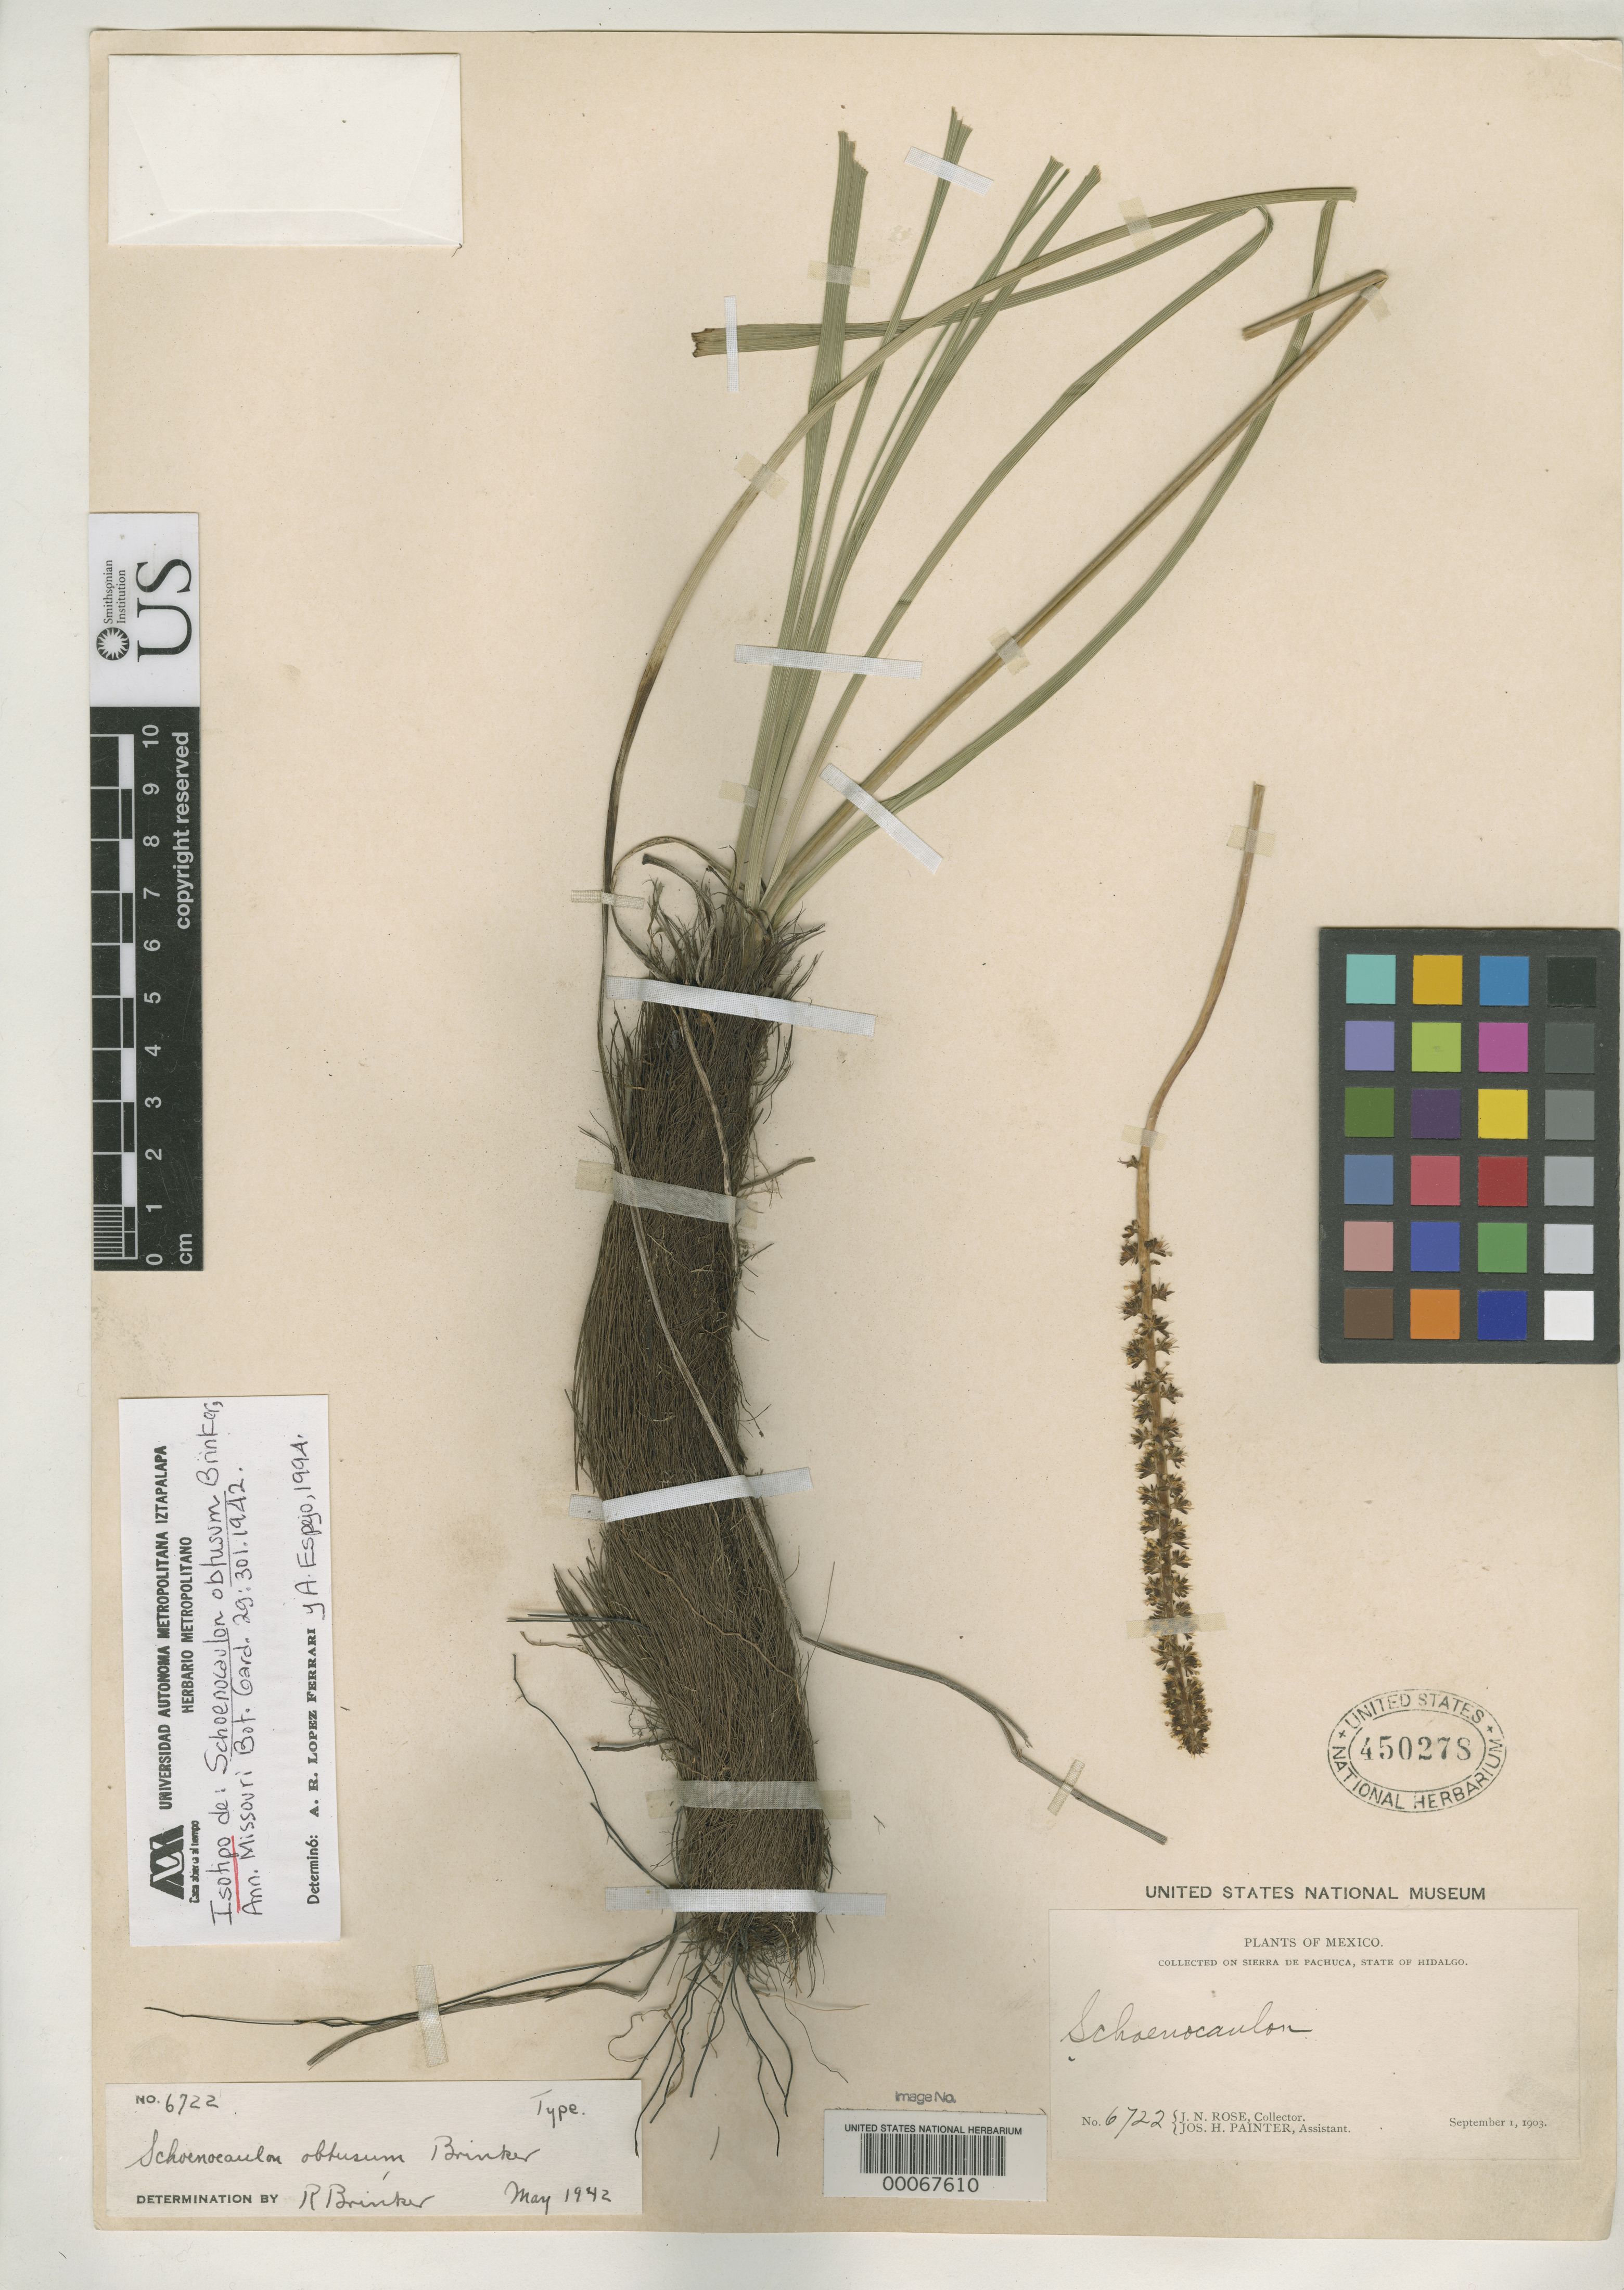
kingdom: Plantae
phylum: Tracheophyta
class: Liliopsida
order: Liliales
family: Melanthiaceae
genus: Schoenocaulon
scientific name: Schoenocaulon obtusum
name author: Brinker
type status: Holotype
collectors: J. N. Rose & J. H. Painter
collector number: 6722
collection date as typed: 01 Sep 1903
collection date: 1903-09-01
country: Mexico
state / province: Hidalgo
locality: Sierra de Pachuca.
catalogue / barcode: US 450278